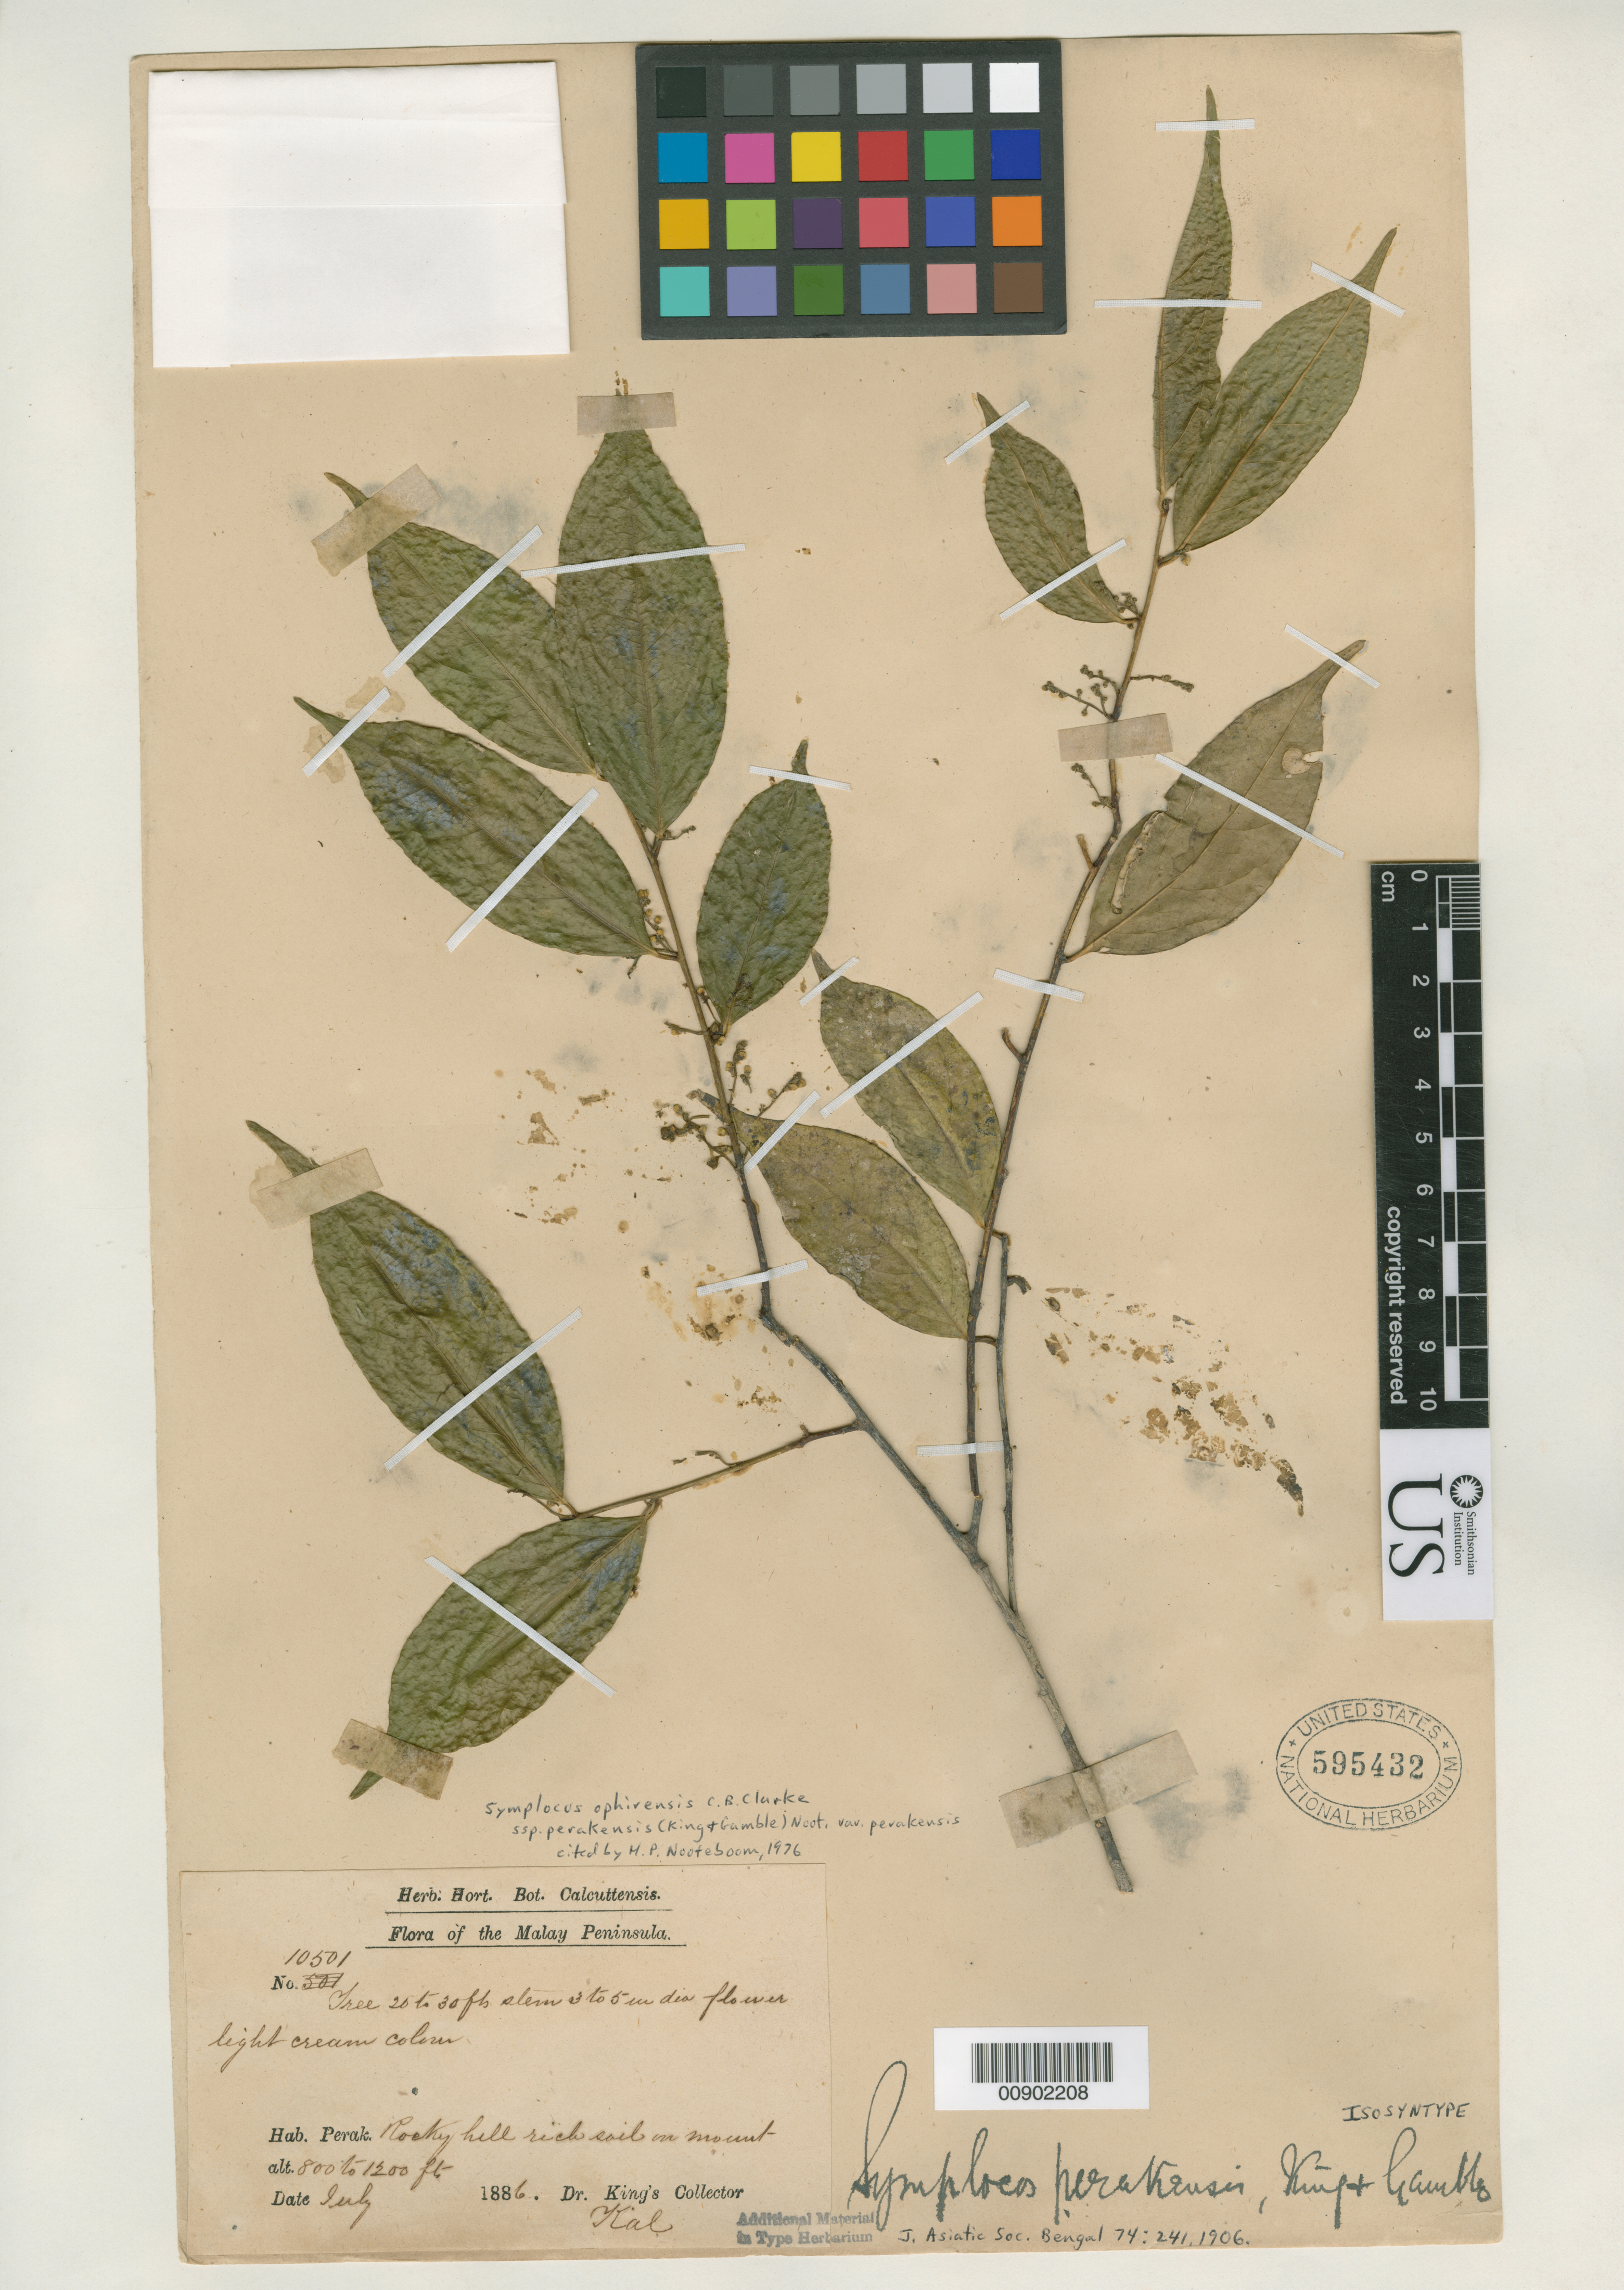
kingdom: Plantae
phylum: Tracheophyta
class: Magnoliopsida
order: Ericales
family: Symplocaceae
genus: Symplocos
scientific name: Symplocos perakensis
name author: King & Gamble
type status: Isosyntype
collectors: Dr. King's collector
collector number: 10501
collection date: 1886-07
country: Malaysia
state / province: Perak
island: Malay Peninsula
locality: Hab. Perak. Rocky hill rich soil on mount.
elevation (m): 244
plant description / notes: Currently accepted name as cited by Nooteboom, 1976.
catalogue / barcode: US 595432